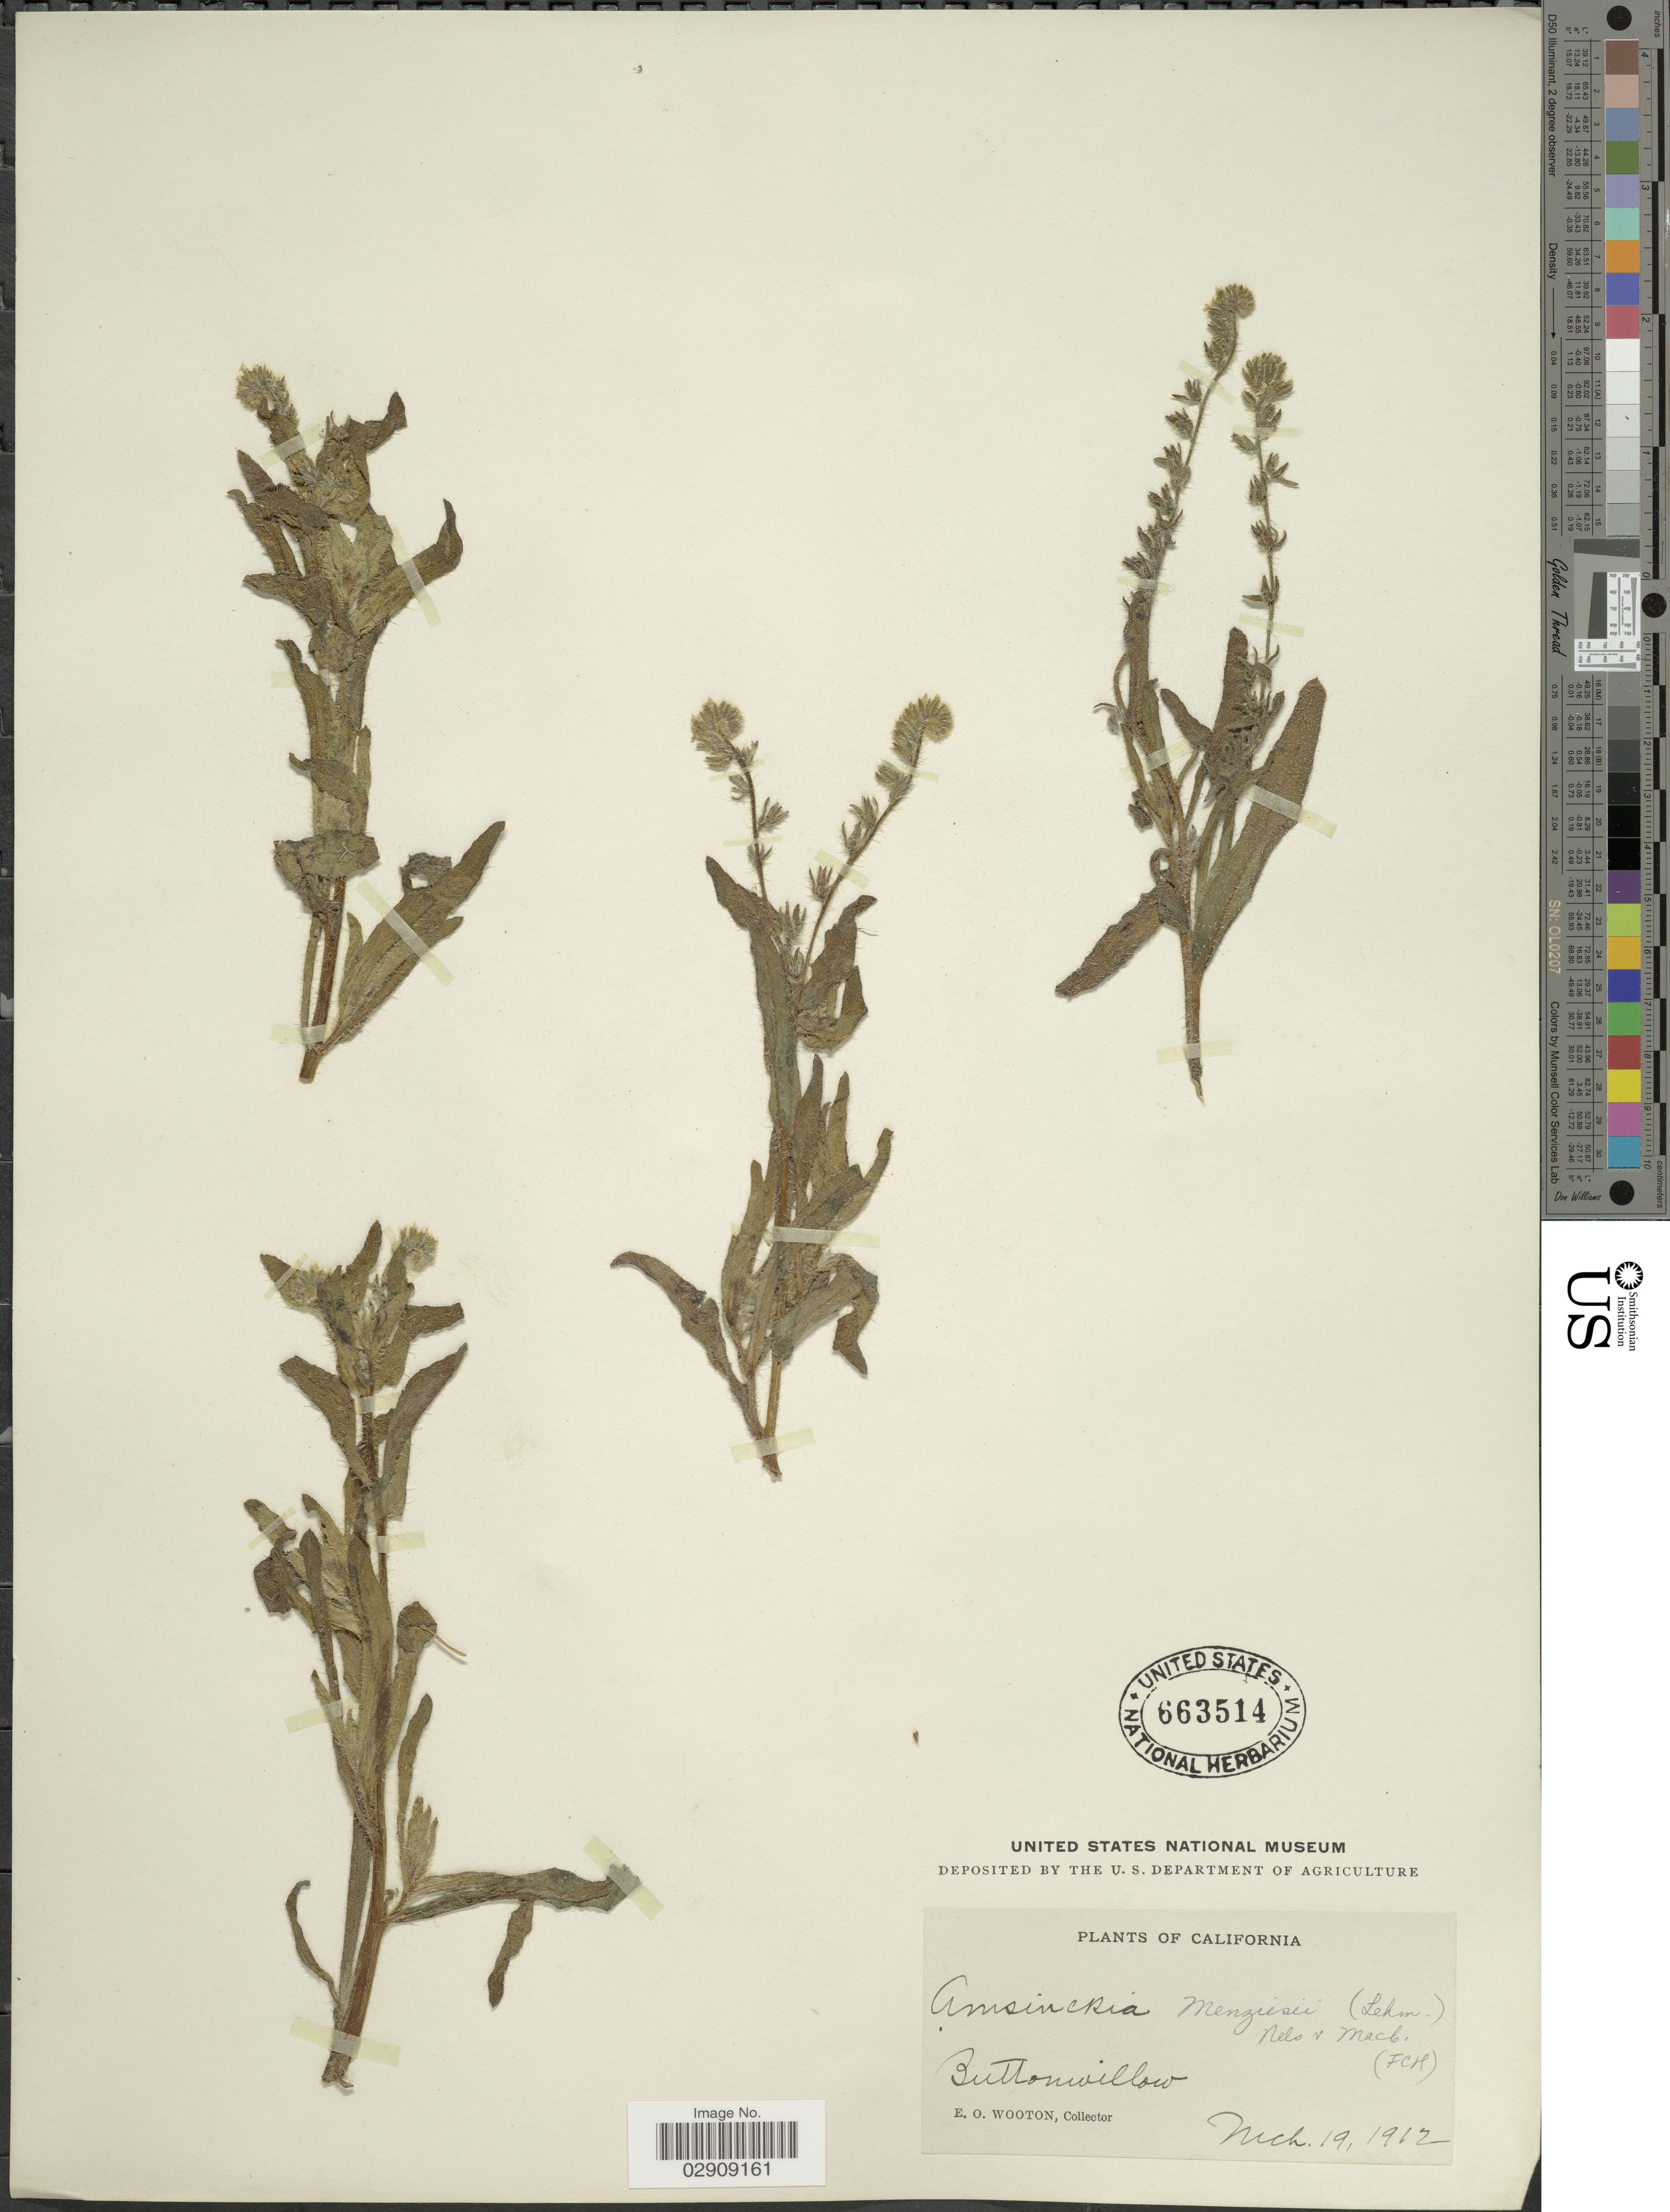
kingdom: Plantae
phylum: Tracheophyta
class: Magnoliopsida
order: Boraginales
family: Boraginaceae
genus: Amsinckia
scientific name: Amsinckia menziesii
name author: A. Nelson & J.F. Macbr.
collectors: E. O. Wooton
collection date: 1912-03-19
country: United States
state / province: California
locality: Buttonwillow.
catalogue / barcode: US 663514